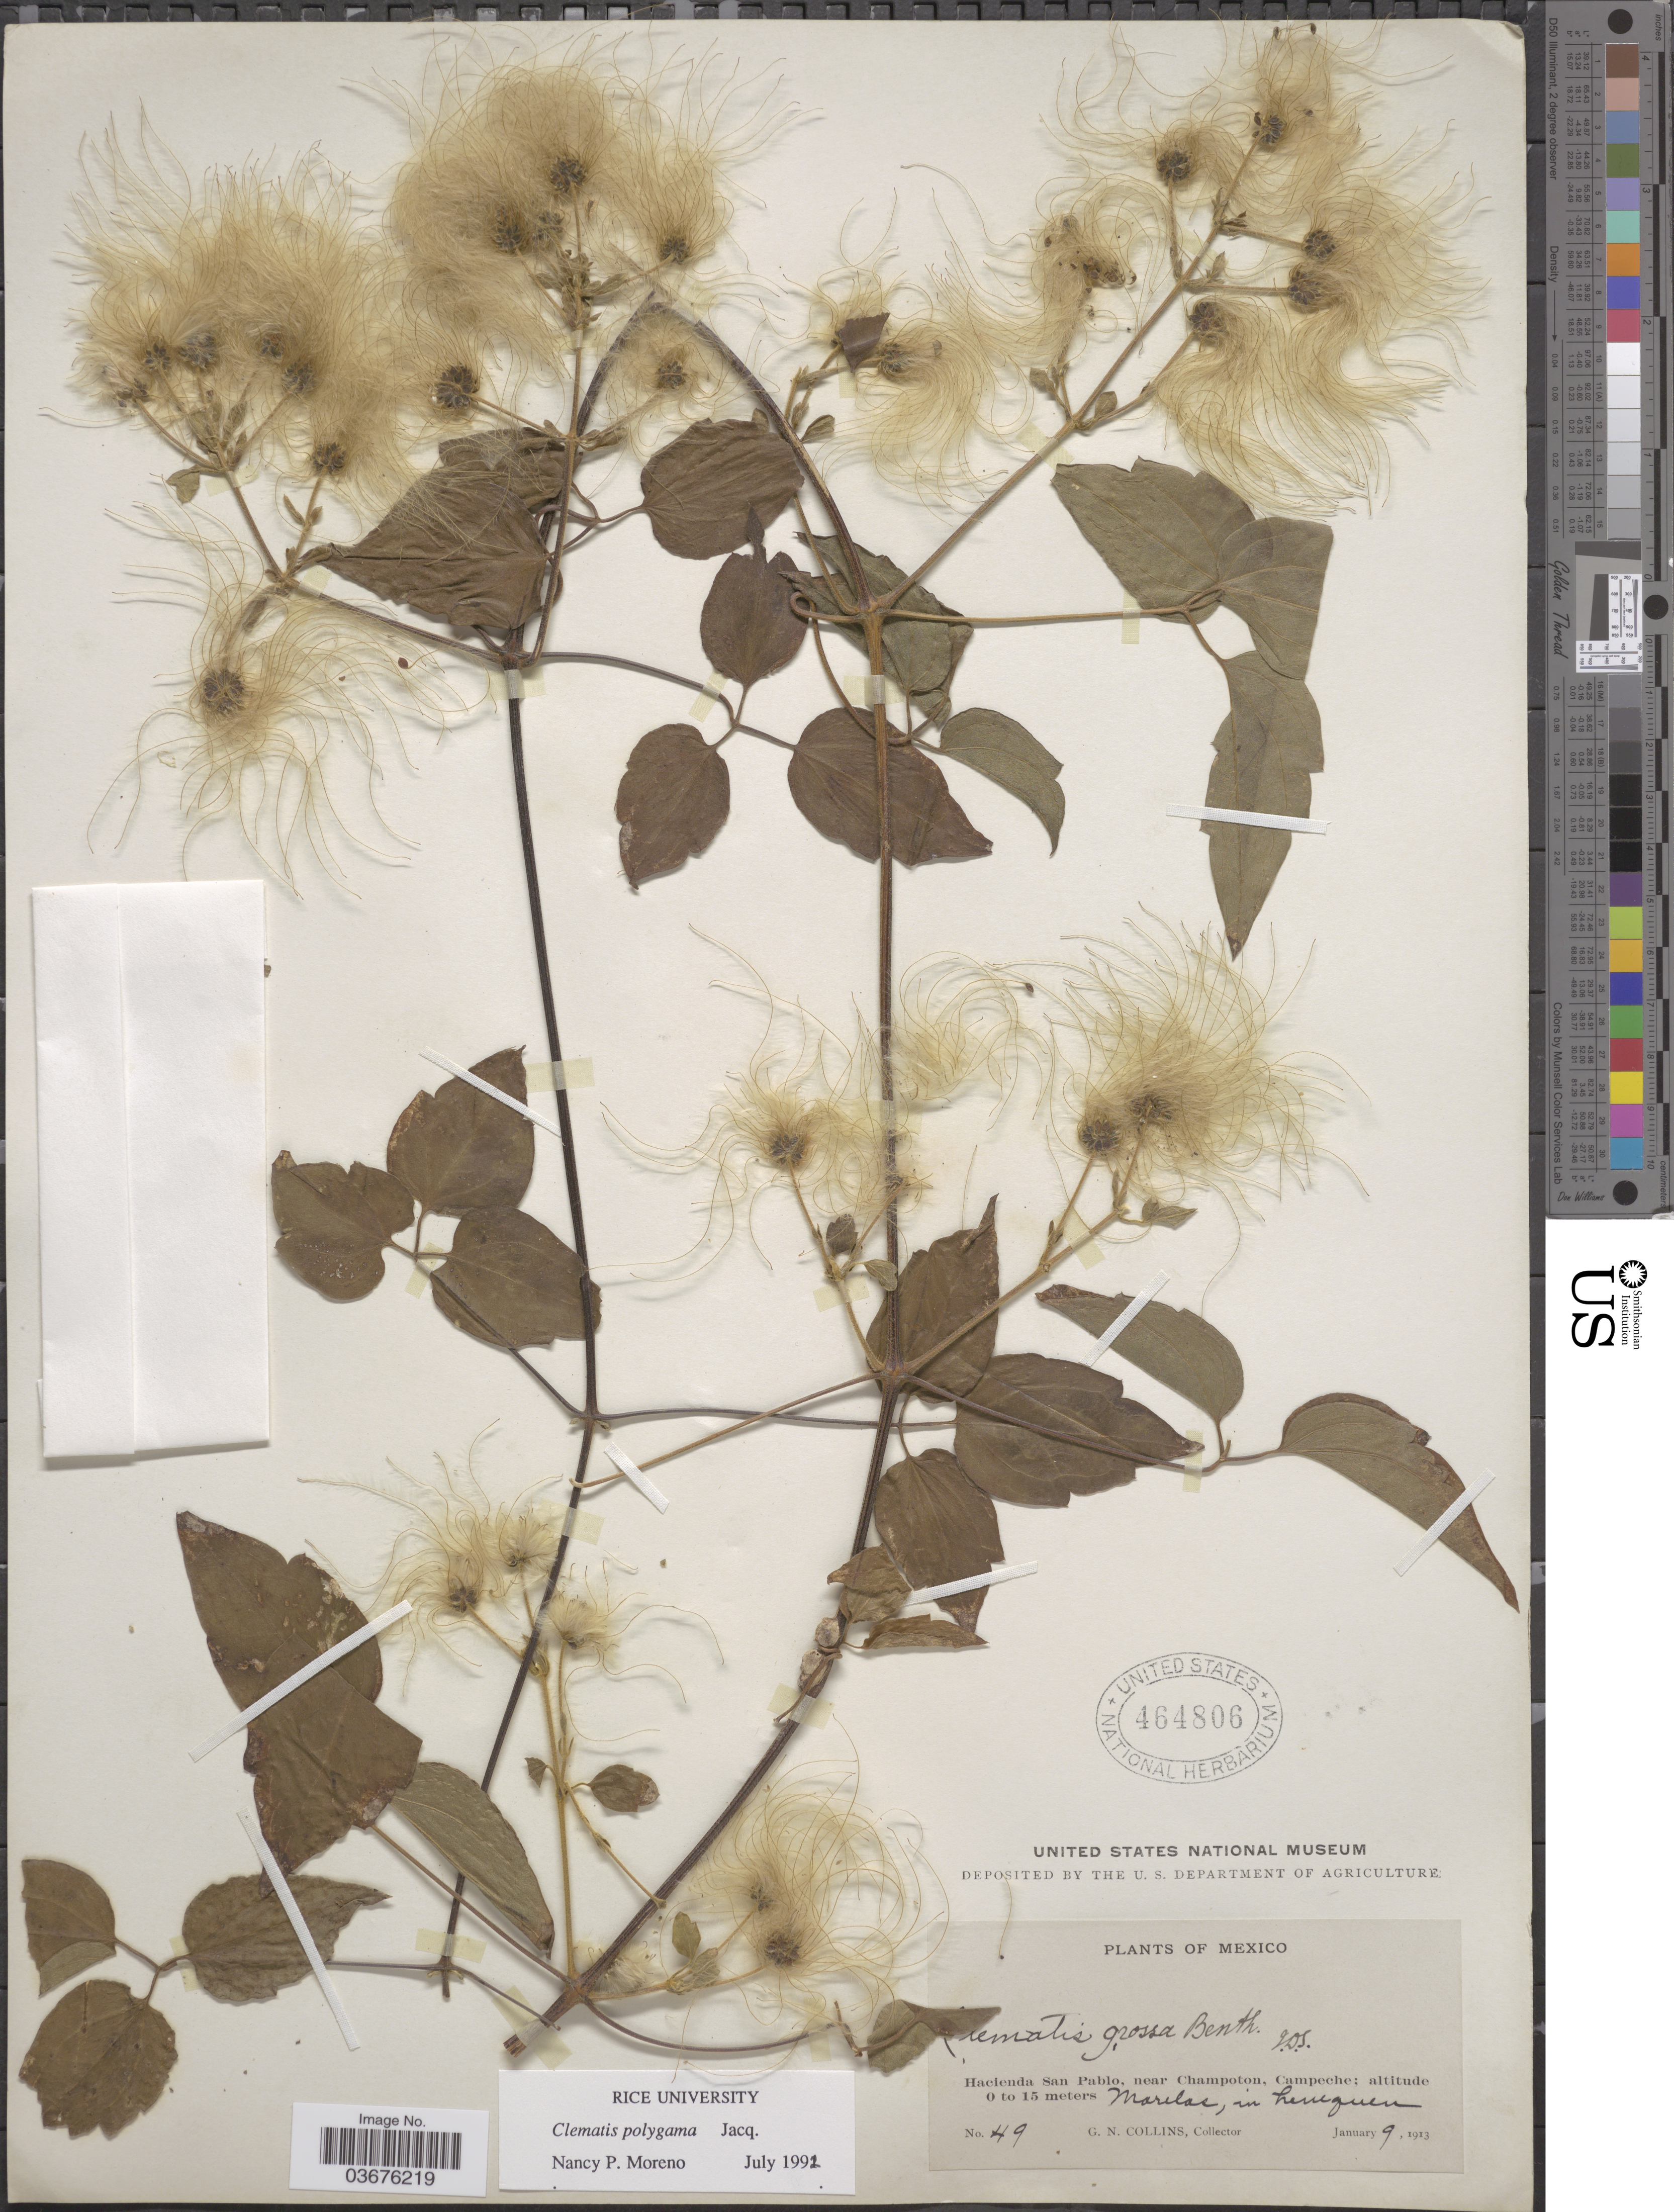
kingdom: Plantae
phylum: Tracheophyta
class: Magnoliopsida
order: Ranunculales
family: Ranunculaceae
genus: Clematis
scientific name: Clematis polygama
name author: Jacq.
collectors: G. Collins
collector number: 49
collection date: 1913-01-09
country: Mexico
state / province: Campeche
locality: Hacienda San Pablo, near Champoton, Campeche. Morelas, in henequen.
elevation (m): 0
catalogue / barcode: US 464806